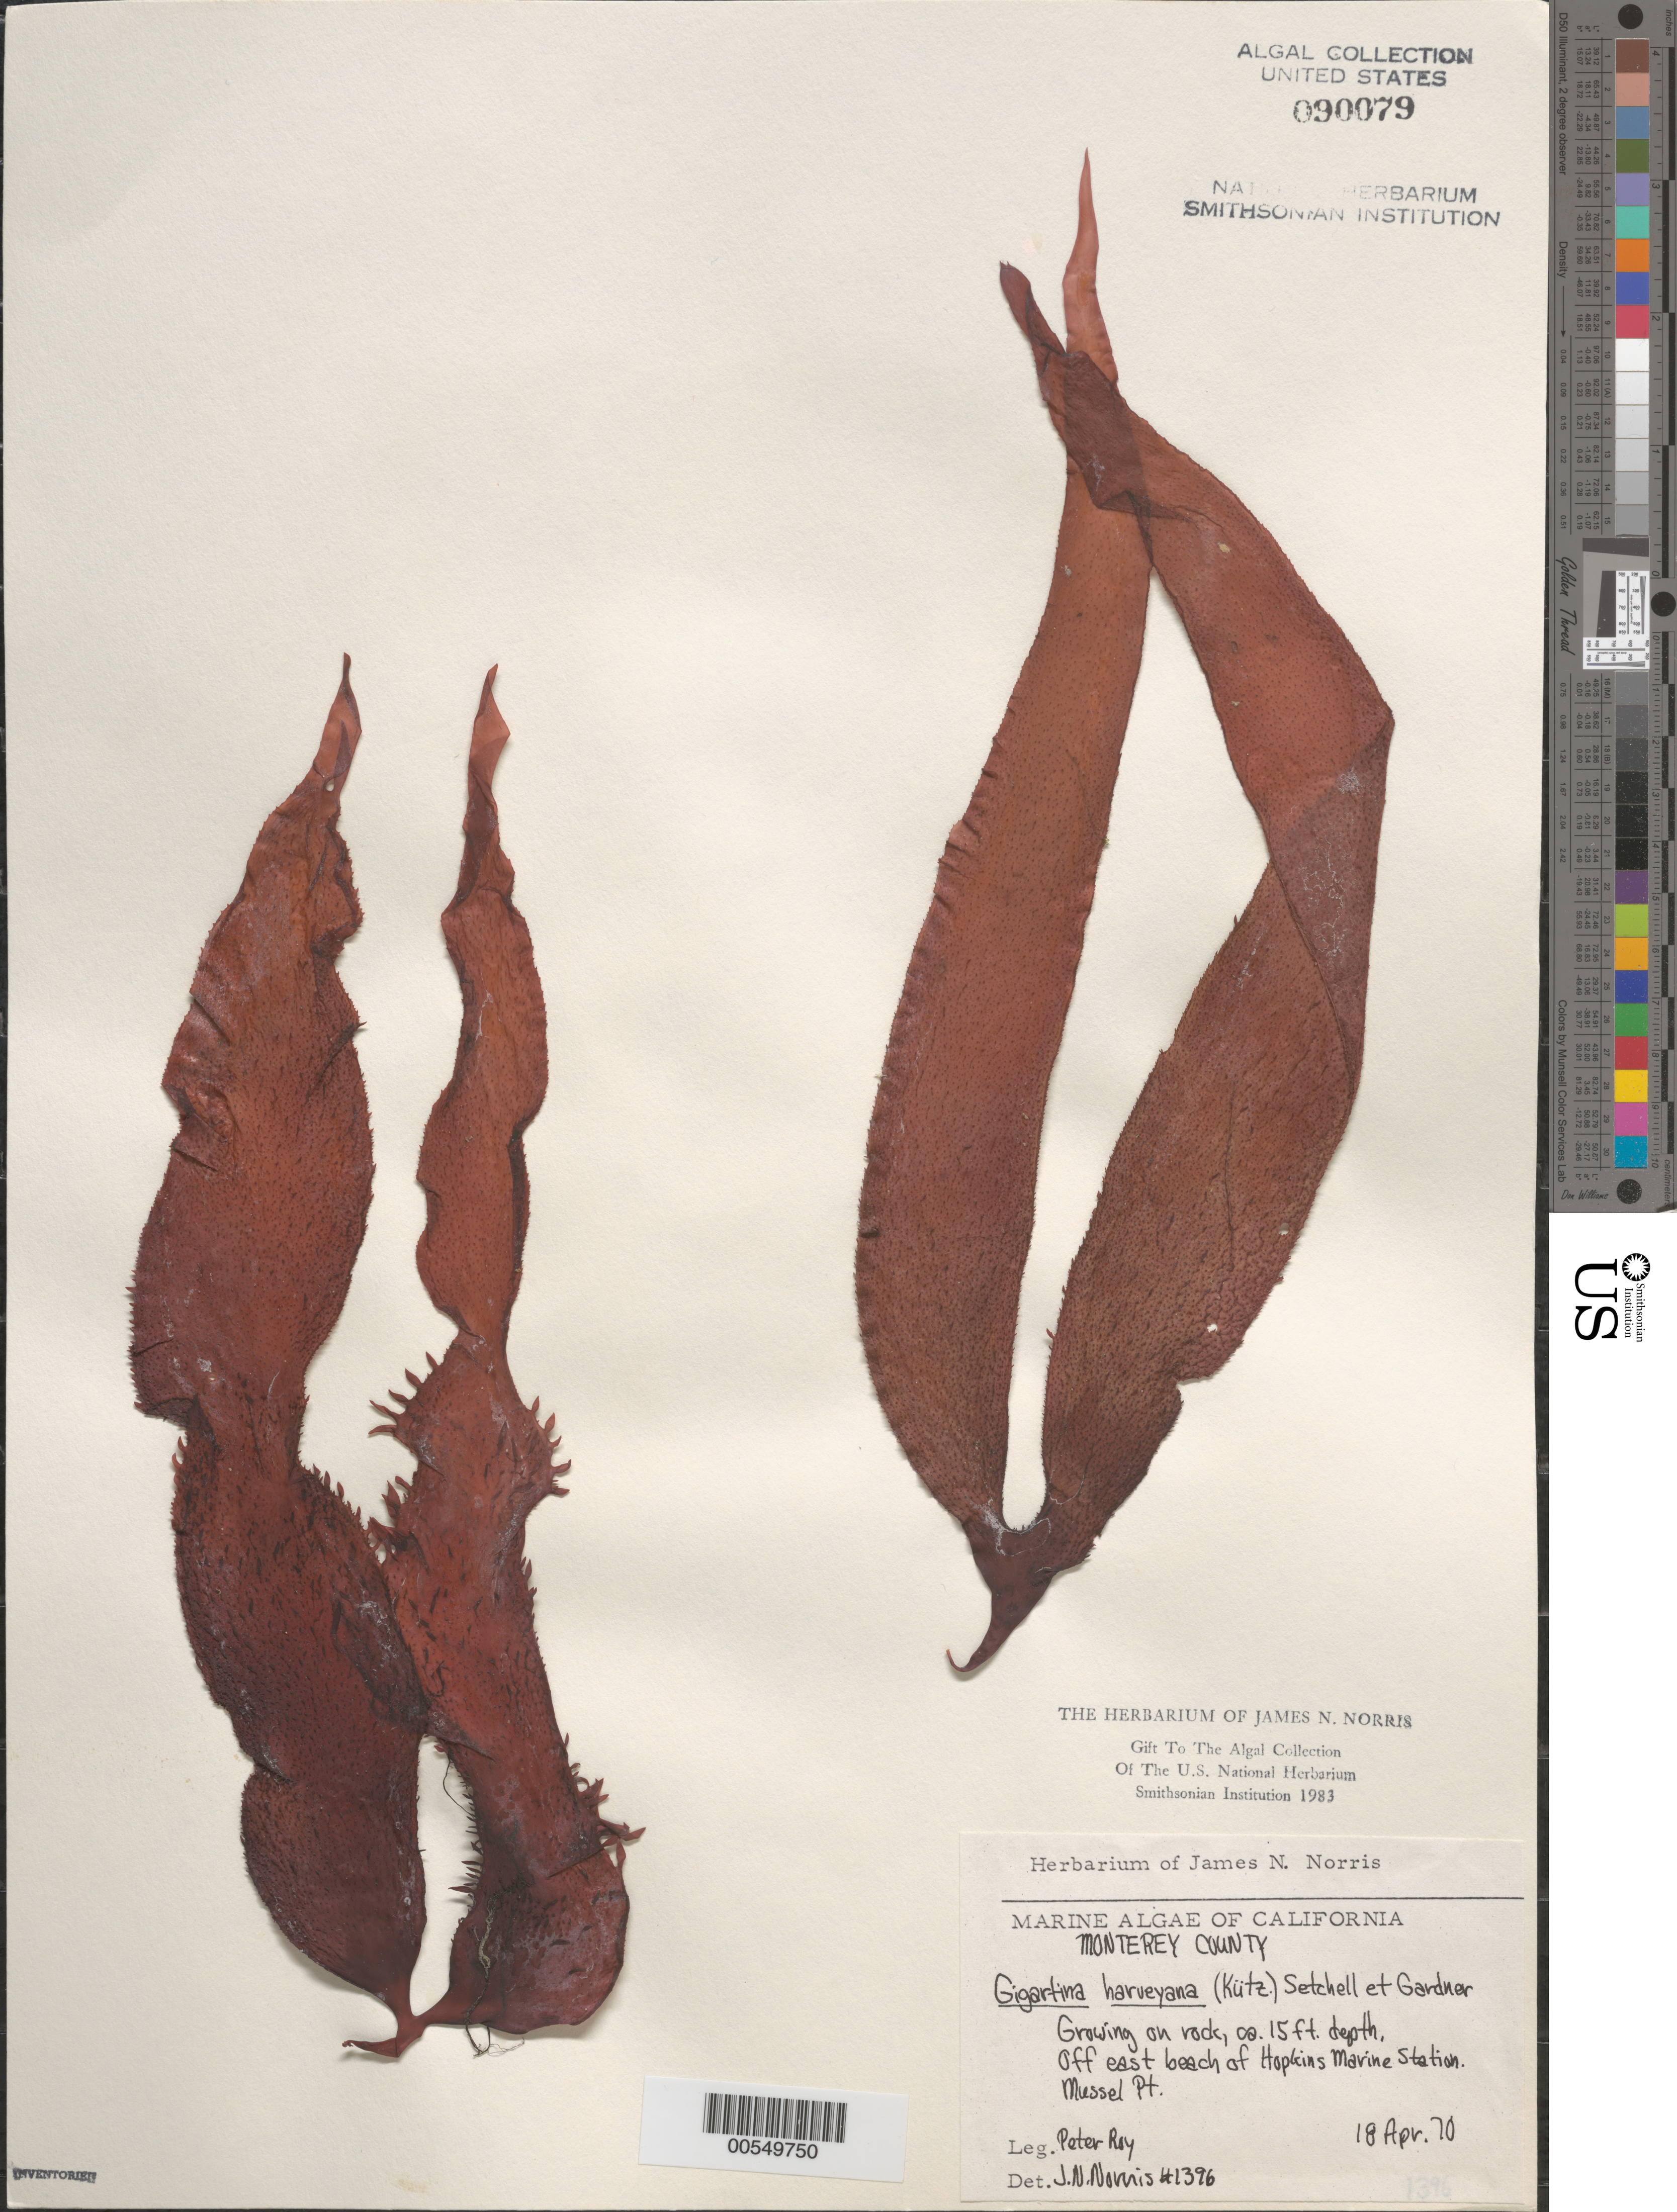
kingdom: Plantae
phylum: Rhodophyta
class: Florideophyceae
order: Gigartinales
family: Gigartinaceae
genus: Chondracanthus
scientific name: Chondracanthus harveyanus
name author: (Kütz.) Guiry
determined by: Algae name updating Project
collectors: P. Roy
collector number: Jn-1396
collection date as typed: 18 Apr 1970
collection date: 1970-04-18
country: United States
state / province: California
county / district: Monterey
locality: Hopkins Marine Station, off East Beach, Mussel Point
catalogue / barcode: US 90079